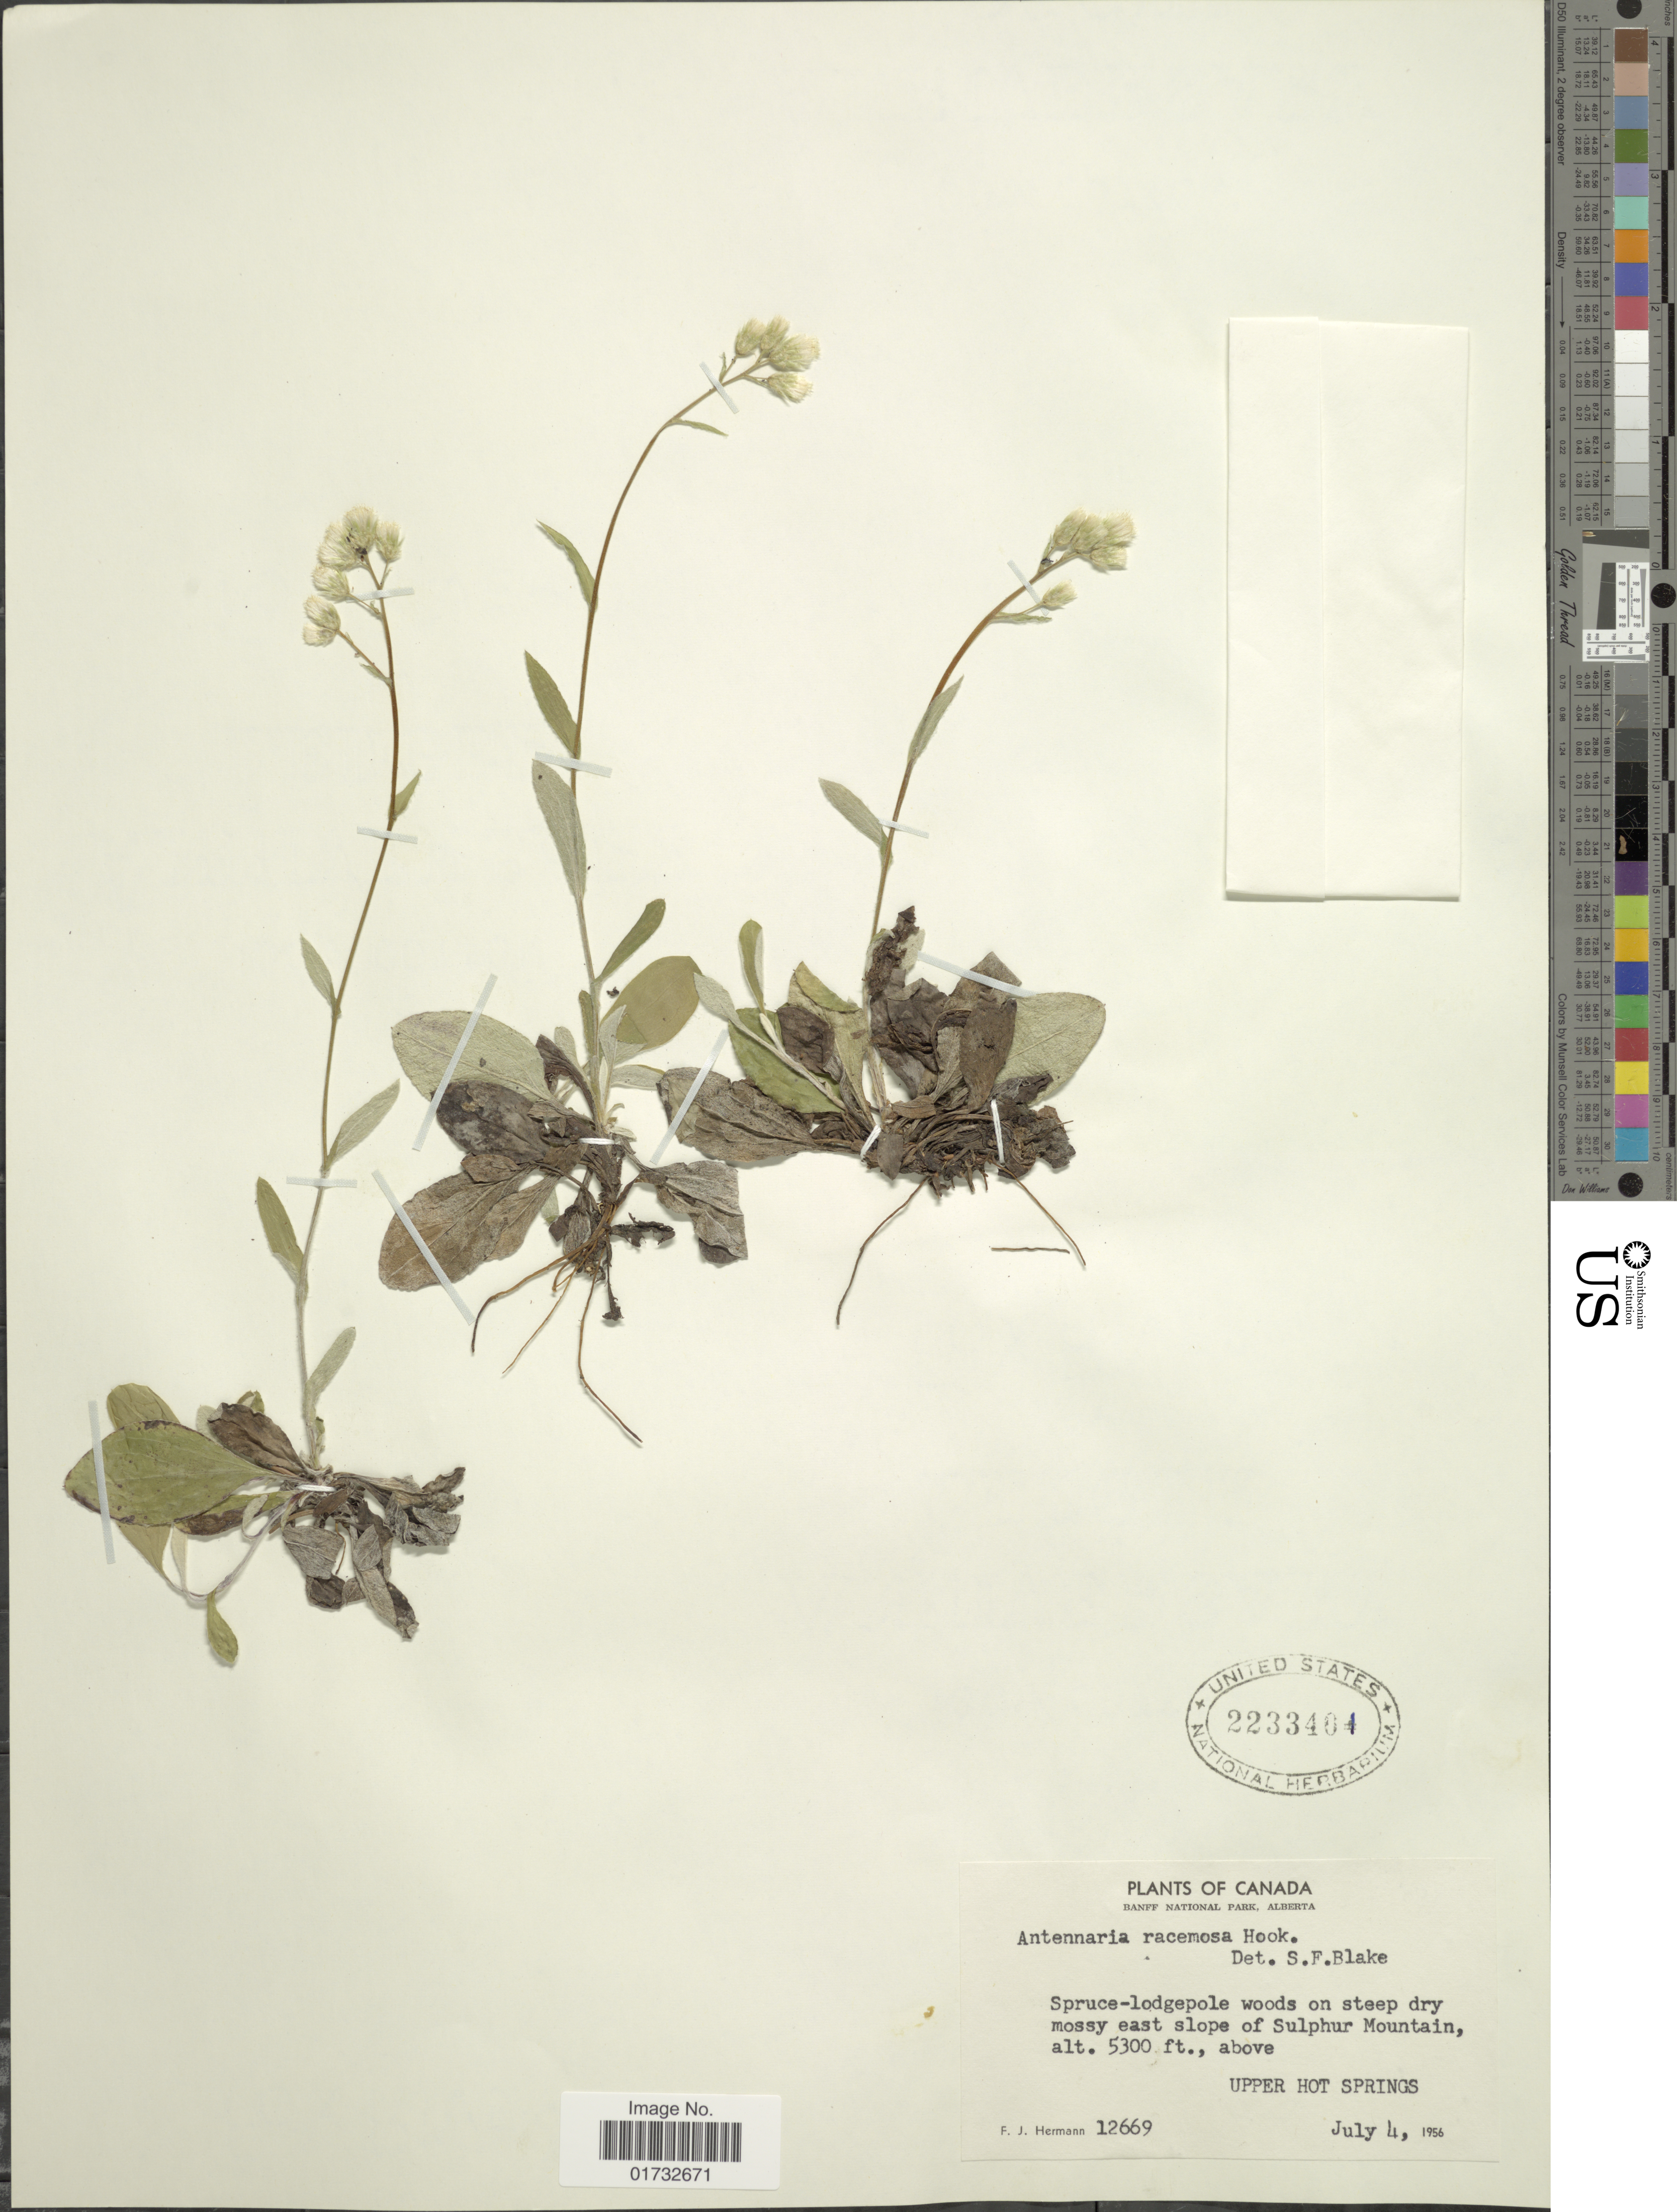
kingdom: Plantae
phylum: Tracheophyta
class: Magnoliopsida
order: Asterales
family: Asteraceae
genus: Antennaria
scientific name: Antennaria racemosa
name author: Hook.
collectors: F. J. Hermann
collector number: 12669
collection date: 1956-07-04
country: Canada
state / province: Alberta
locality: Banff National Park. Sulphur Mountain, above Upper Hot Springs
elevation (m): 1615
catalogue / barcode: US 2233401